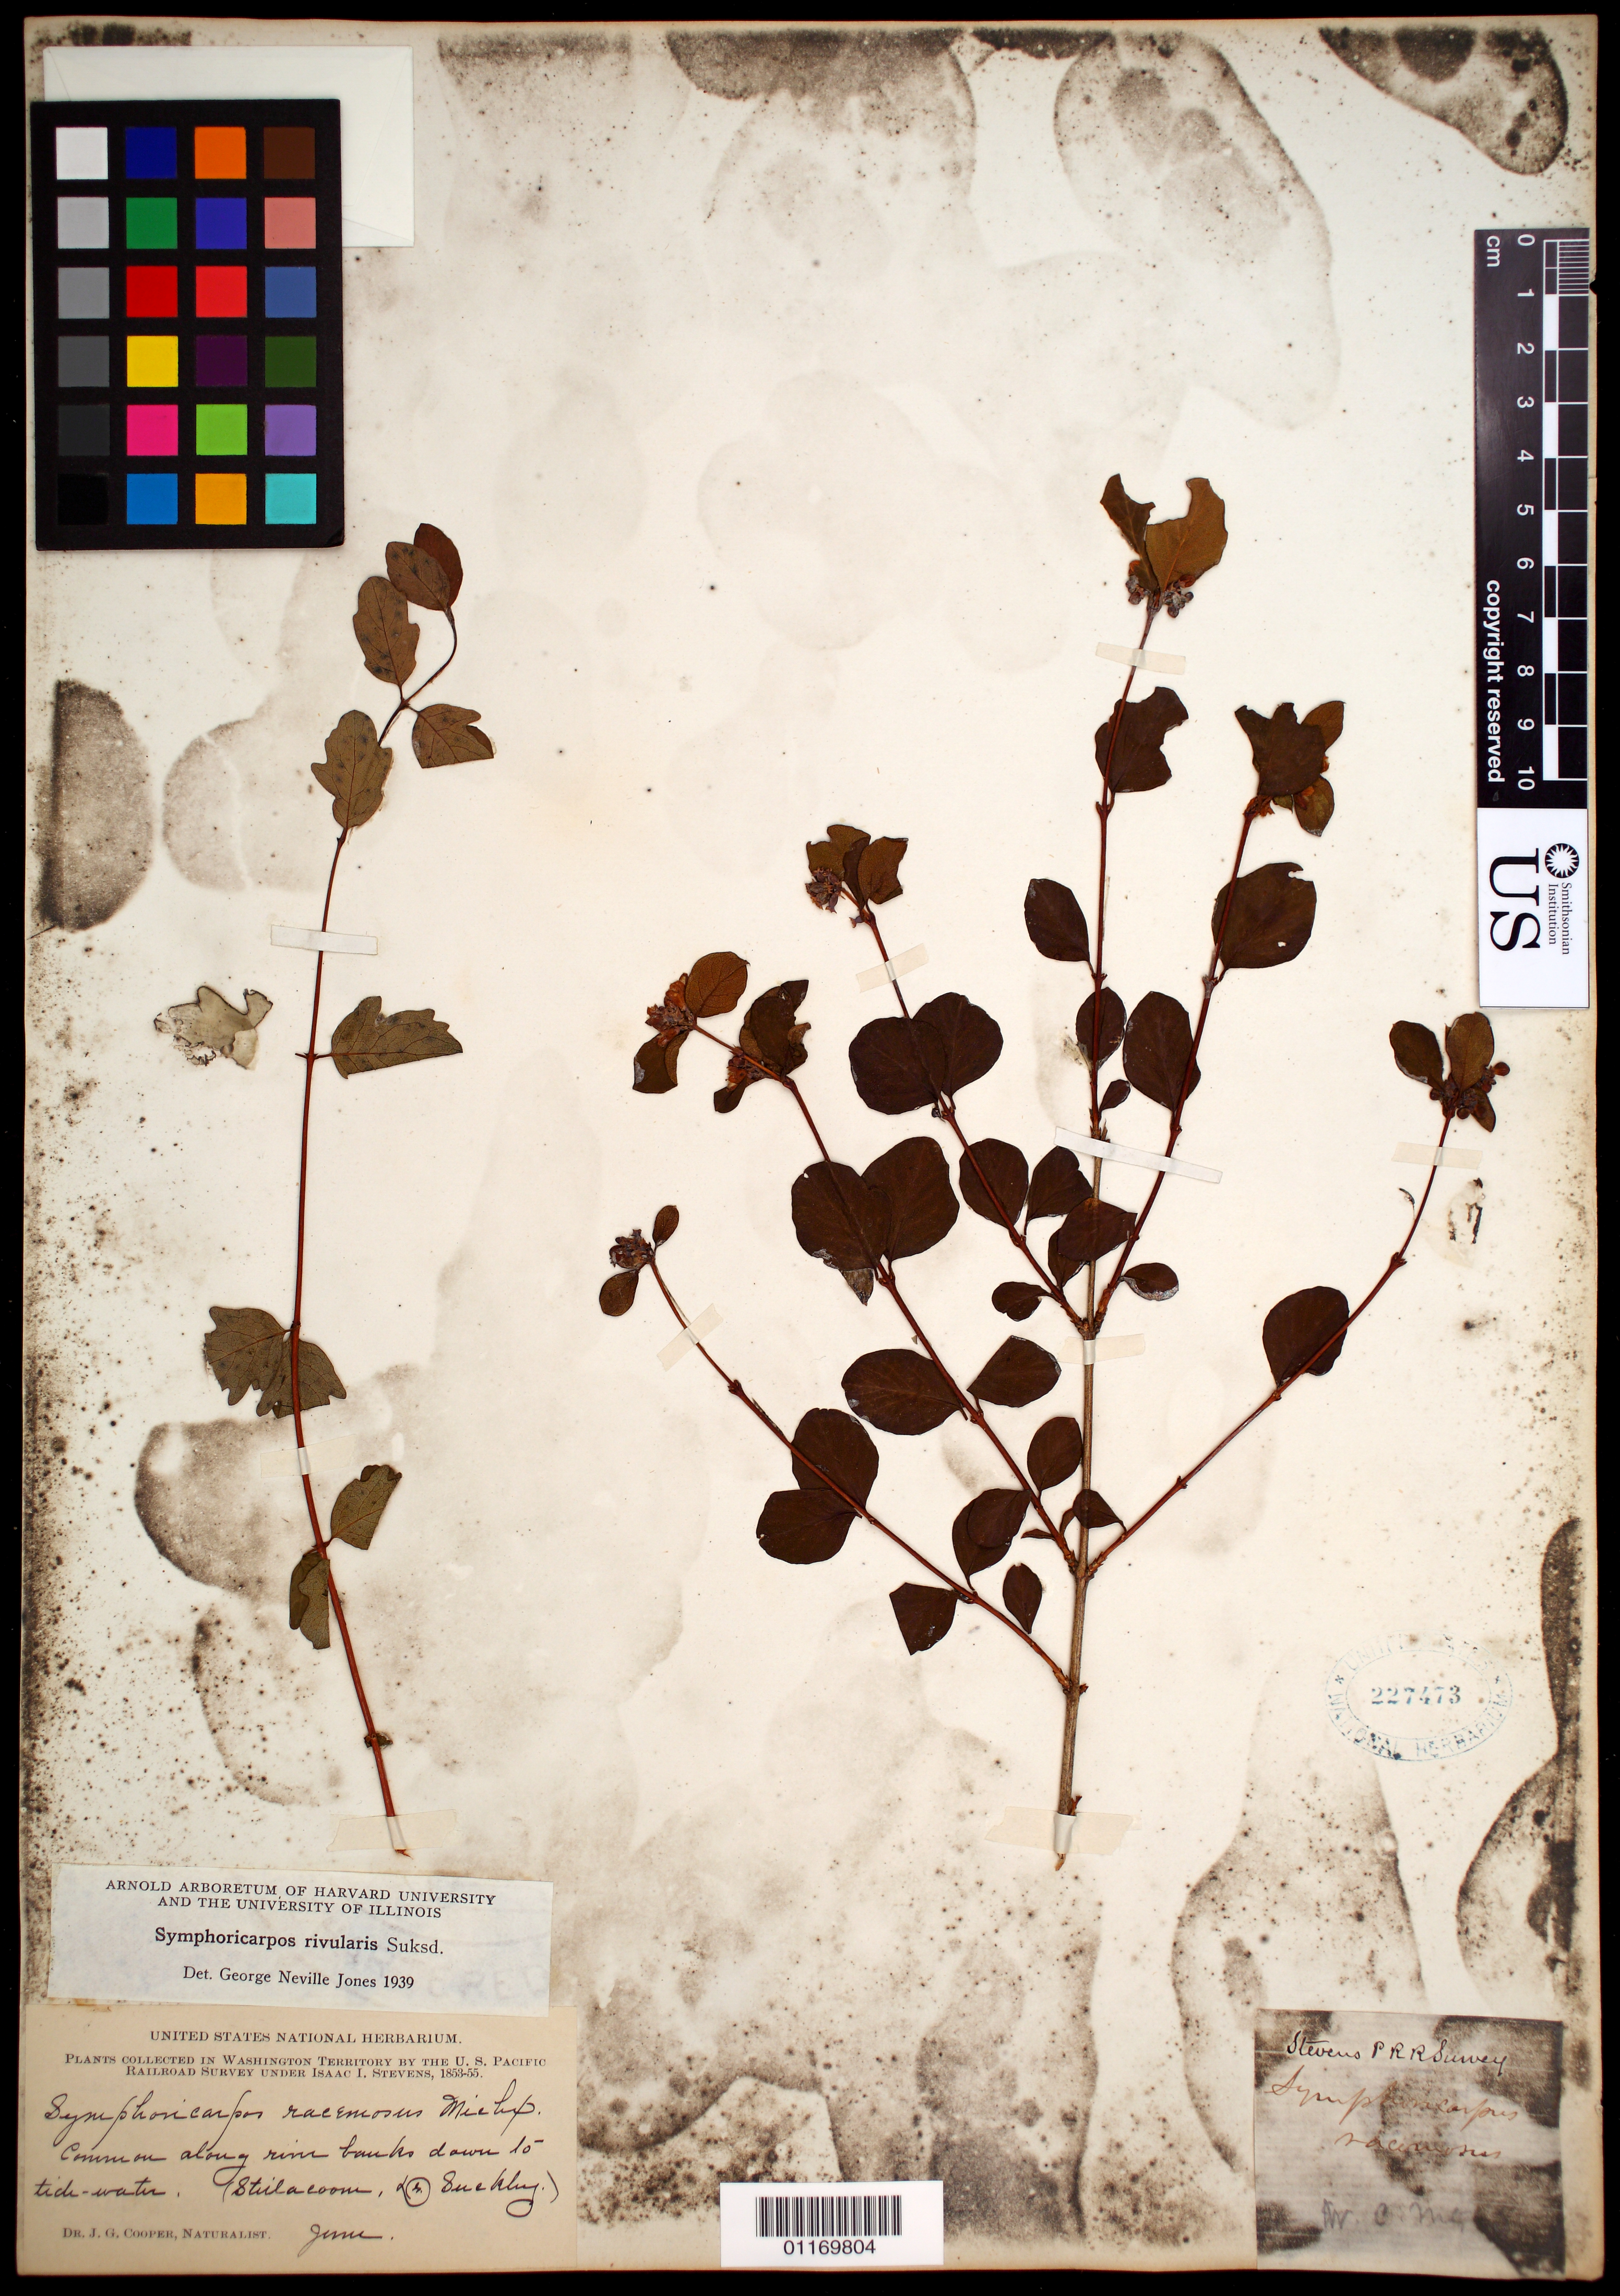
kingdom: Plantae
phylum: Tracheophyta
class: Magnoliopsida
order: Dipsacales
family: Caprifoliaceae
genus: Symphoricarpos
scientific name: Symphoricarpos rivularis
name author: Suksd.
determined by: Jones, G. N.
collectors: J. G. Cooper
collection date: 1853/1855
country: United States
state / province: Washington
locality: Steilacoom, collected in June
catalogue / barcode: US 227473